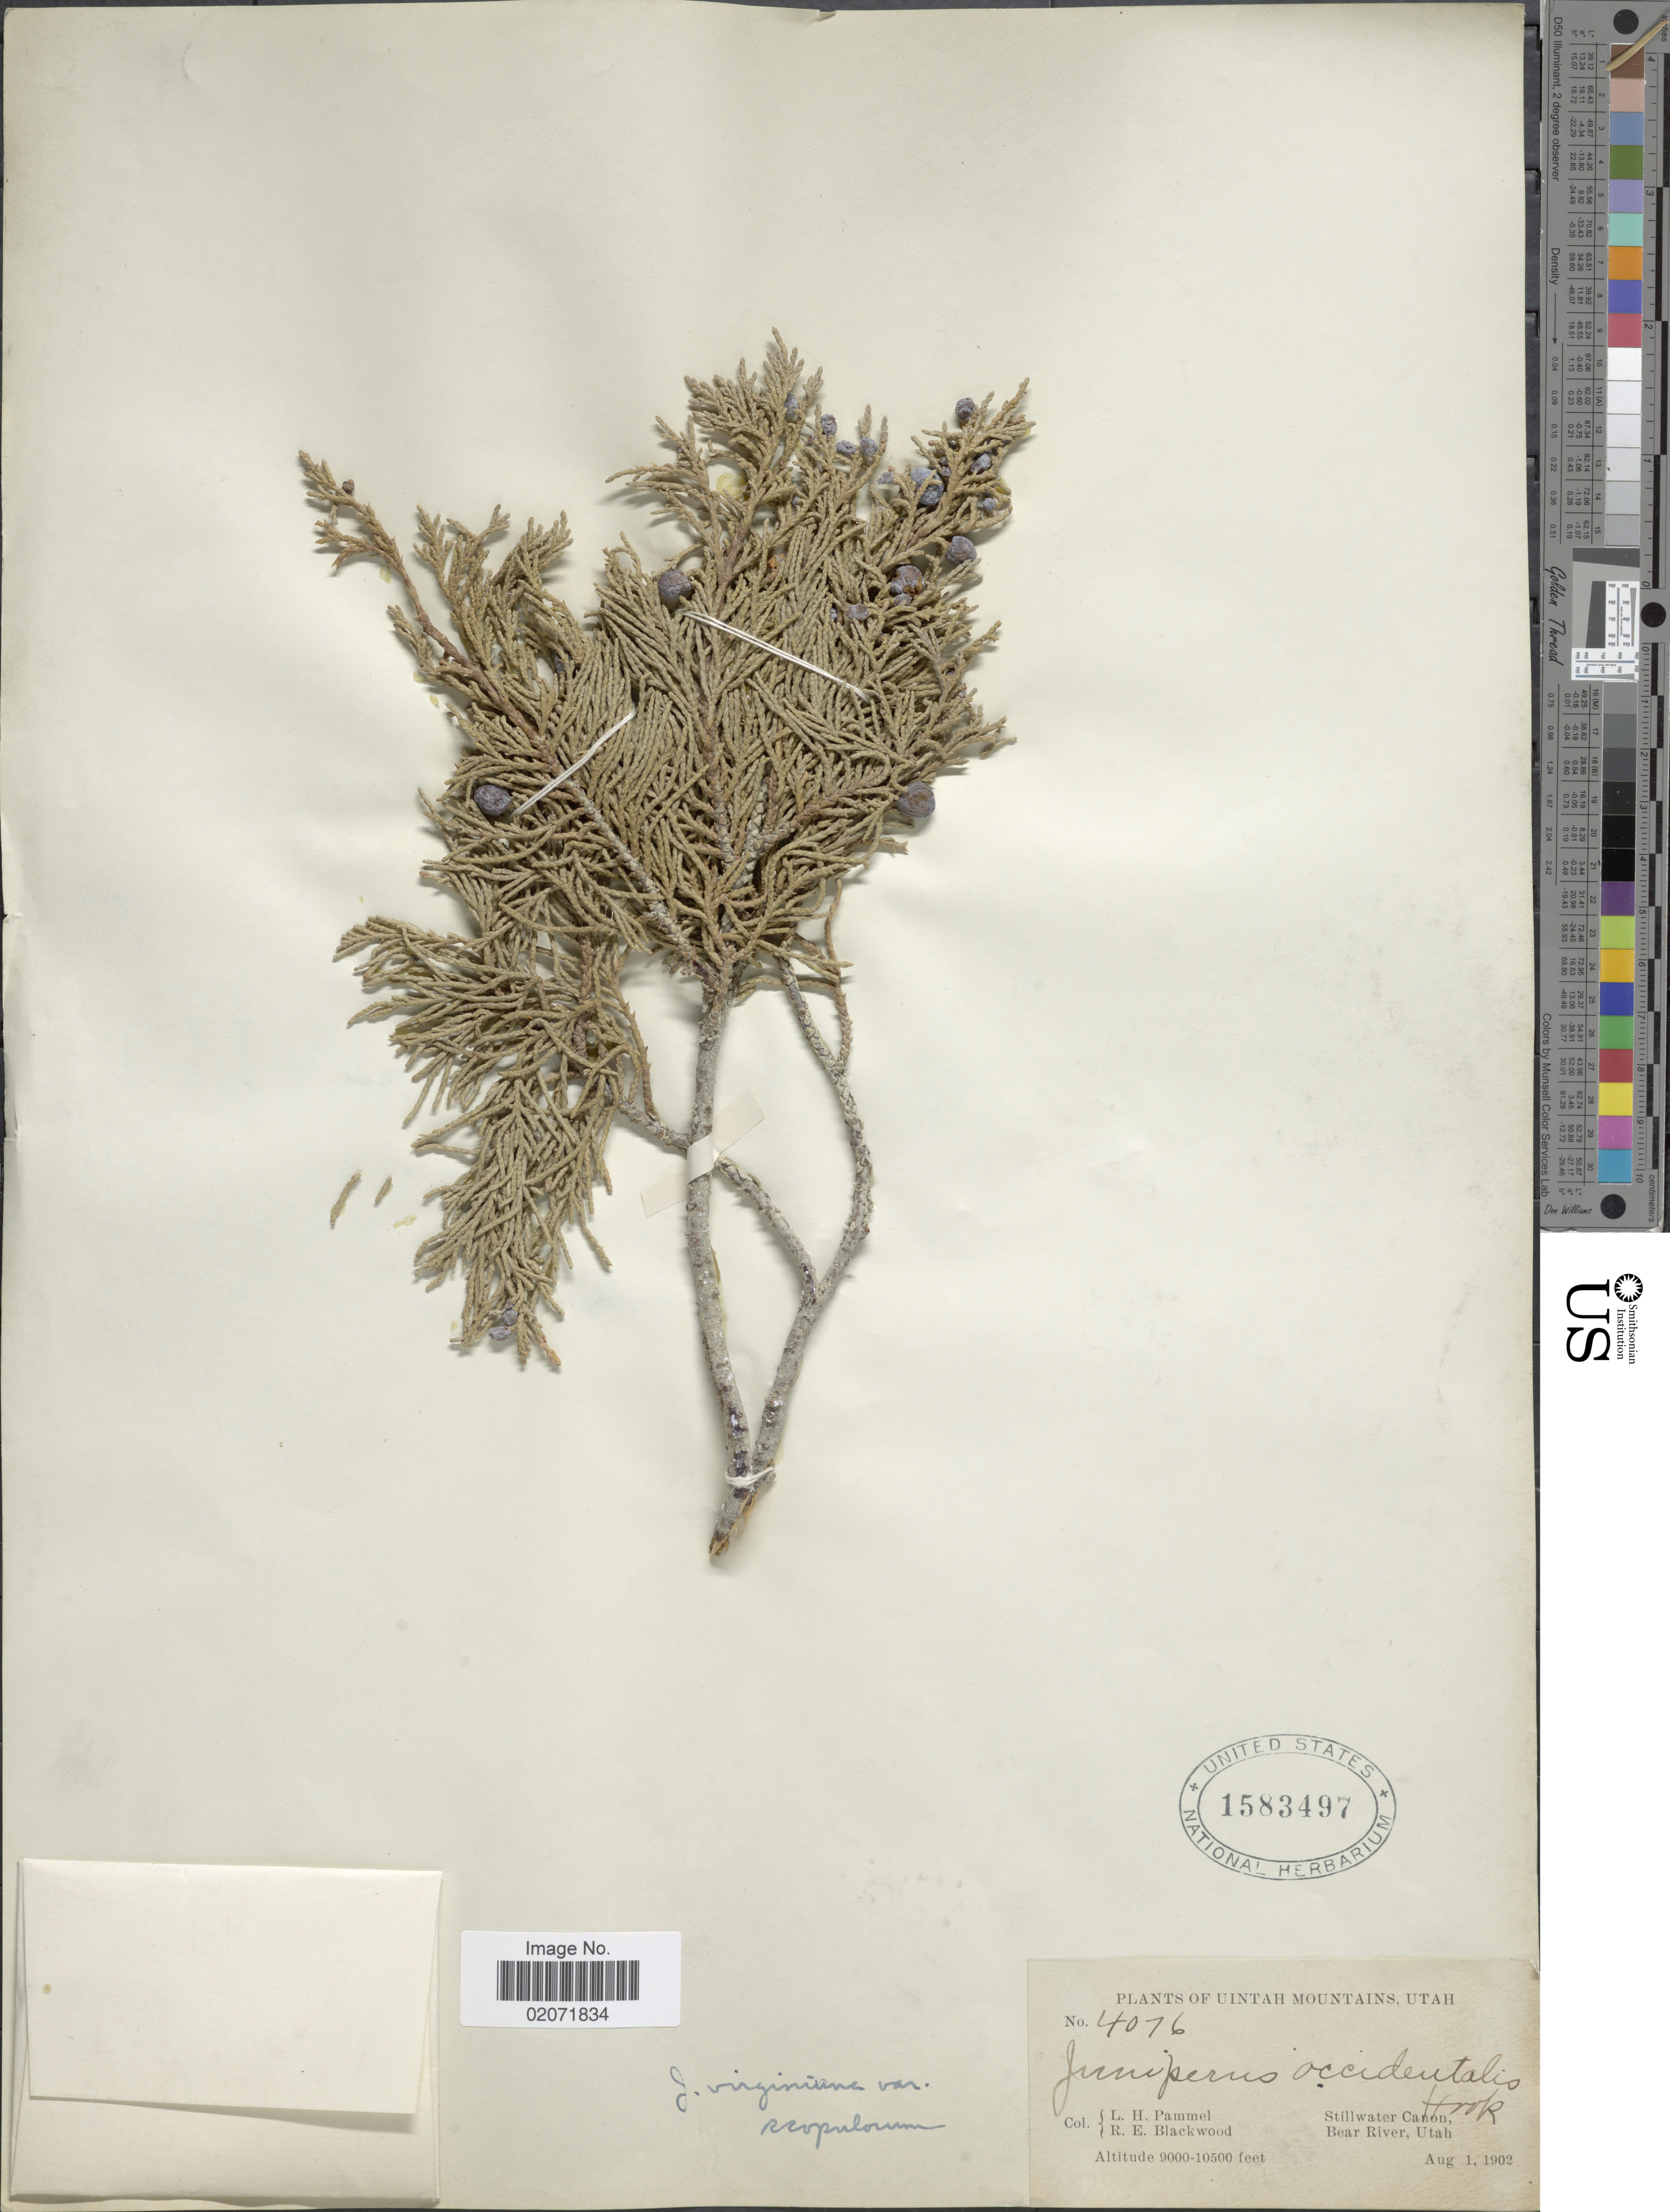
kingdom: Plantae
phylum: Tracheophyta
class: Pinopsida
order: Pinales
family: Cupressaceae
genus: Juniperus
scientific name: Juniperus scopulorum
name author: Sarg.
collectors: L. Pammel & R. Blackwood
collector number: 4076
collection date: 1902-08-01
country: United States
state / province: Utah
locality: Uintah Mountains, Stillwater Canon, Bear River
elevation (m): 2743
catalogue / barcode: US 1583497